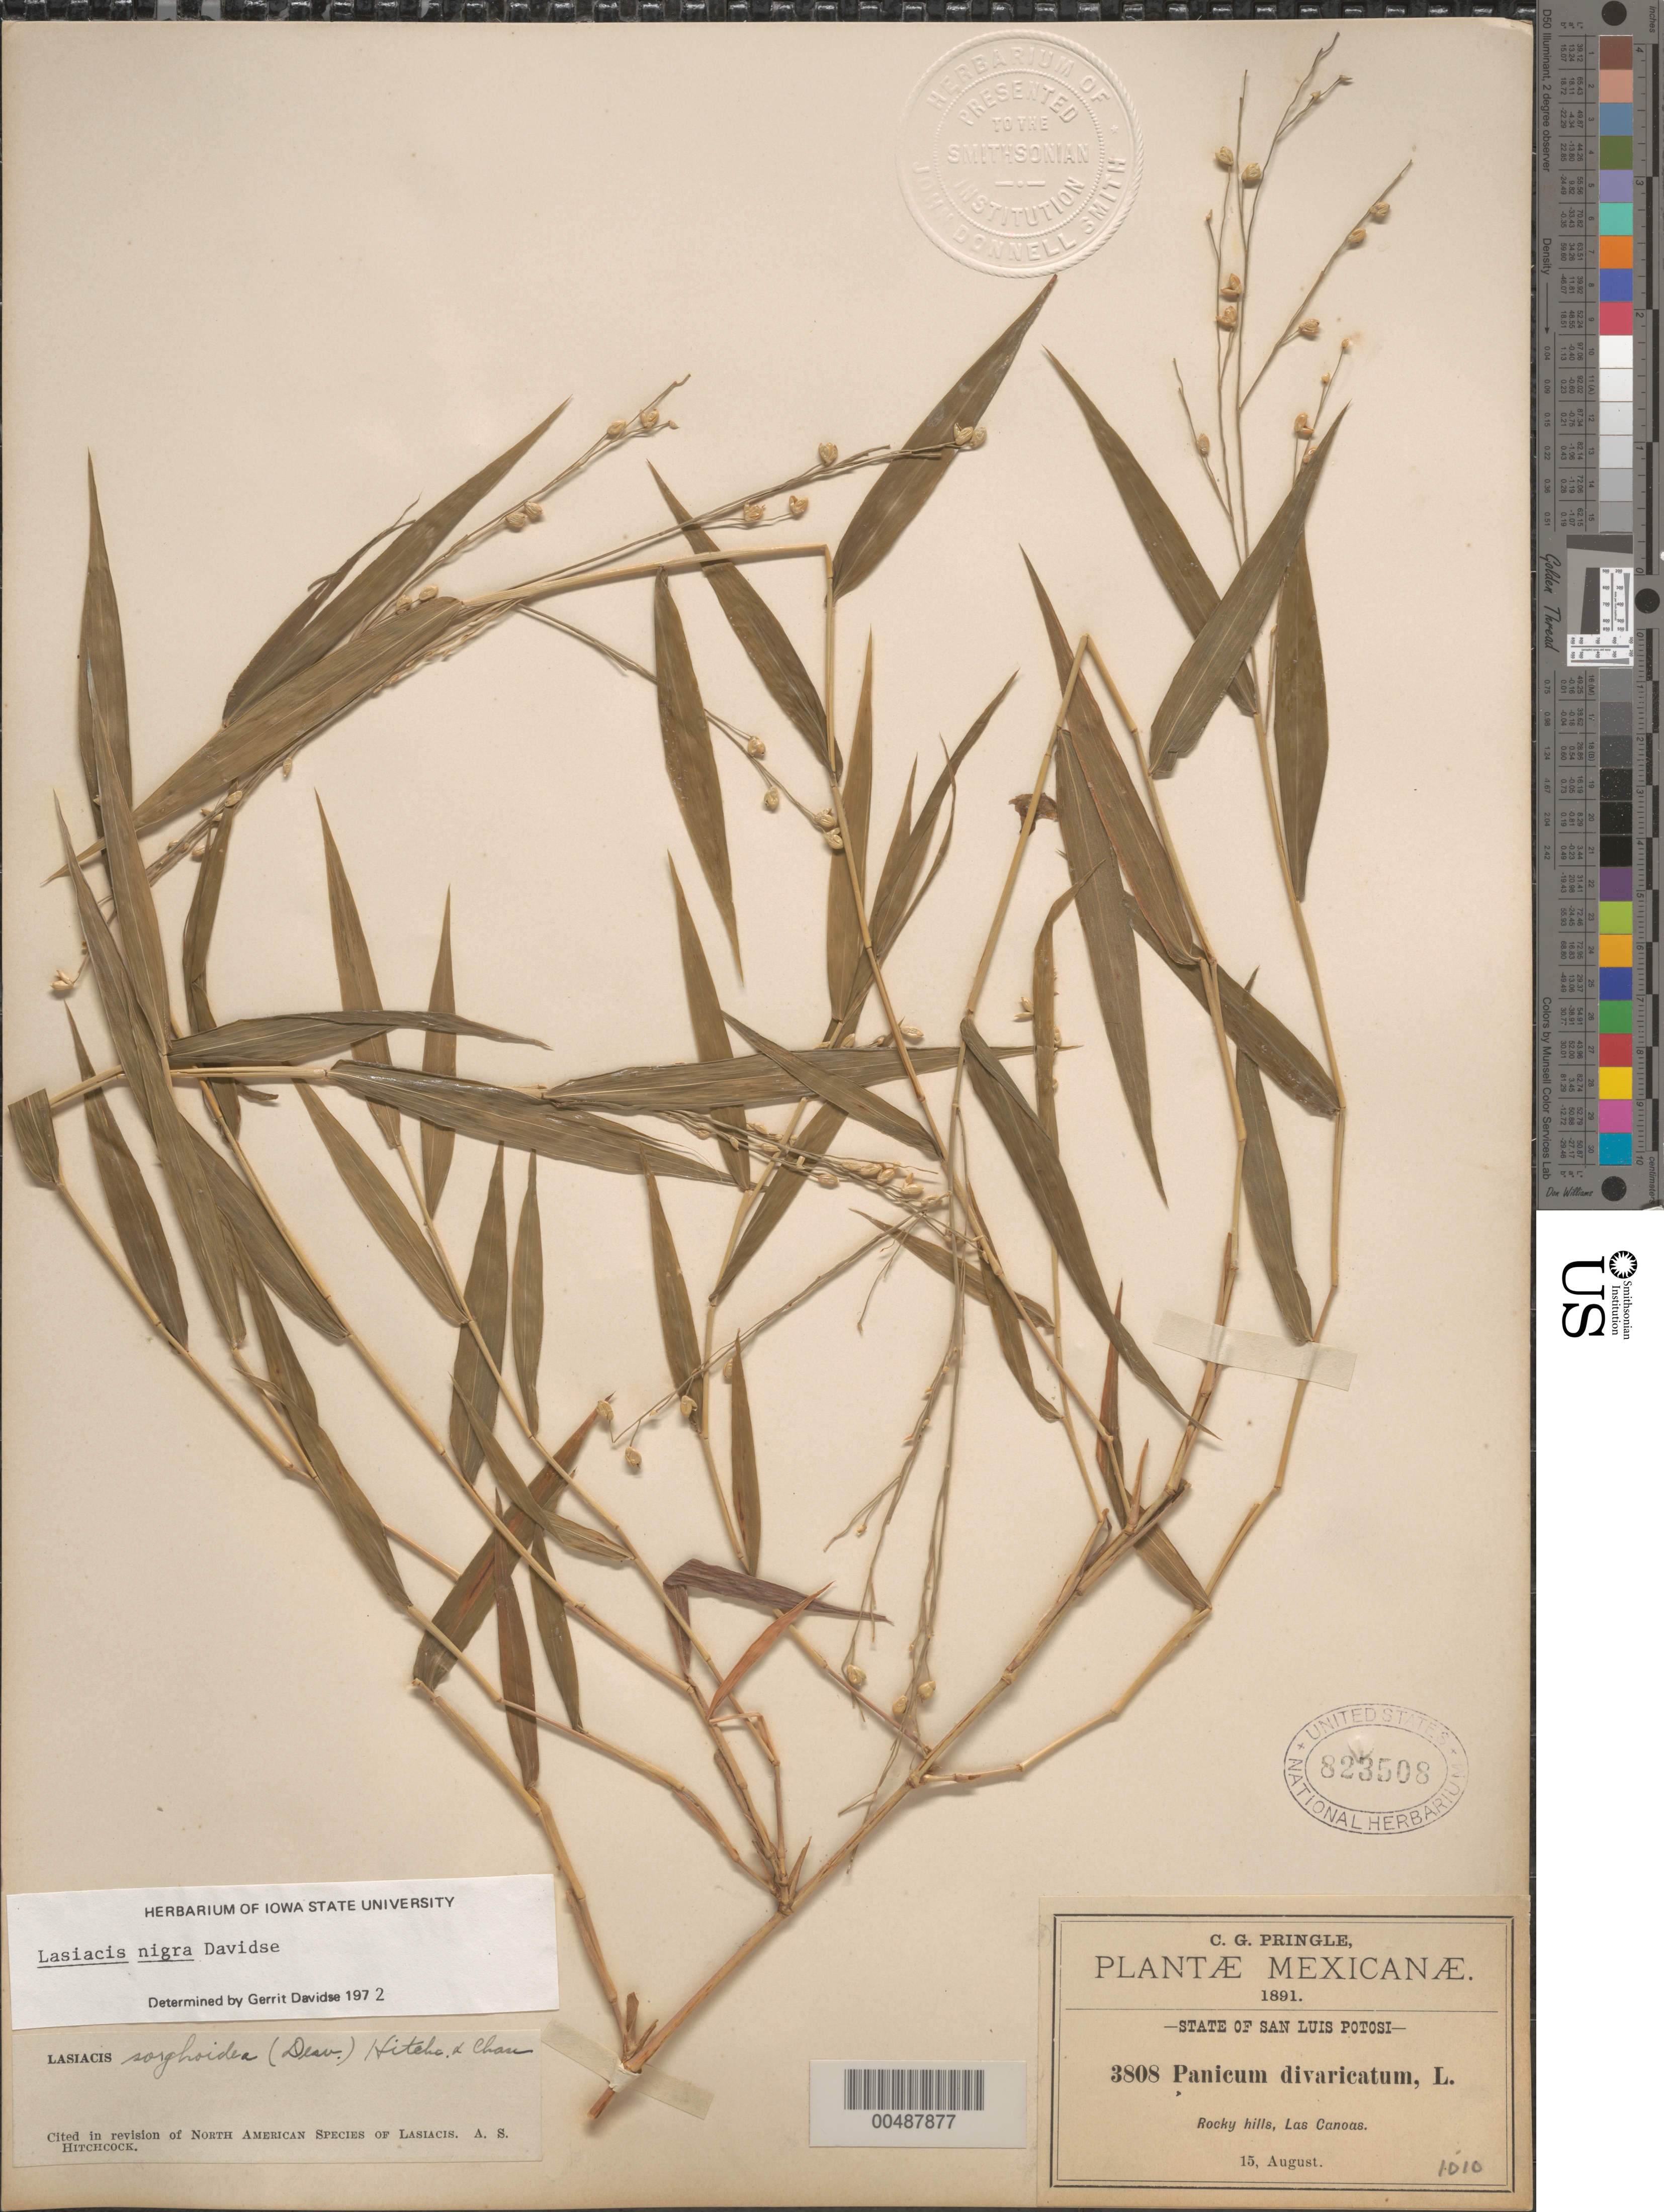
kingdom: Plantae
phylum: Tracheophyta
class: Liliopsida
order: Poales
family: Poaceae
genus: Lasiacis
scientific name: Lasiacis maxonii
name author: Swallen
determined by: Davidse, Gerrit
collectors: C. G. Pringle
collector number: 3808/1010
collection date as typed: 15 Aug 1891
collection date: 1891-08-15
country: Mexico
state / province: San Luis Potosi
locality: Las Canoas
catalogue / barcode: US 823508